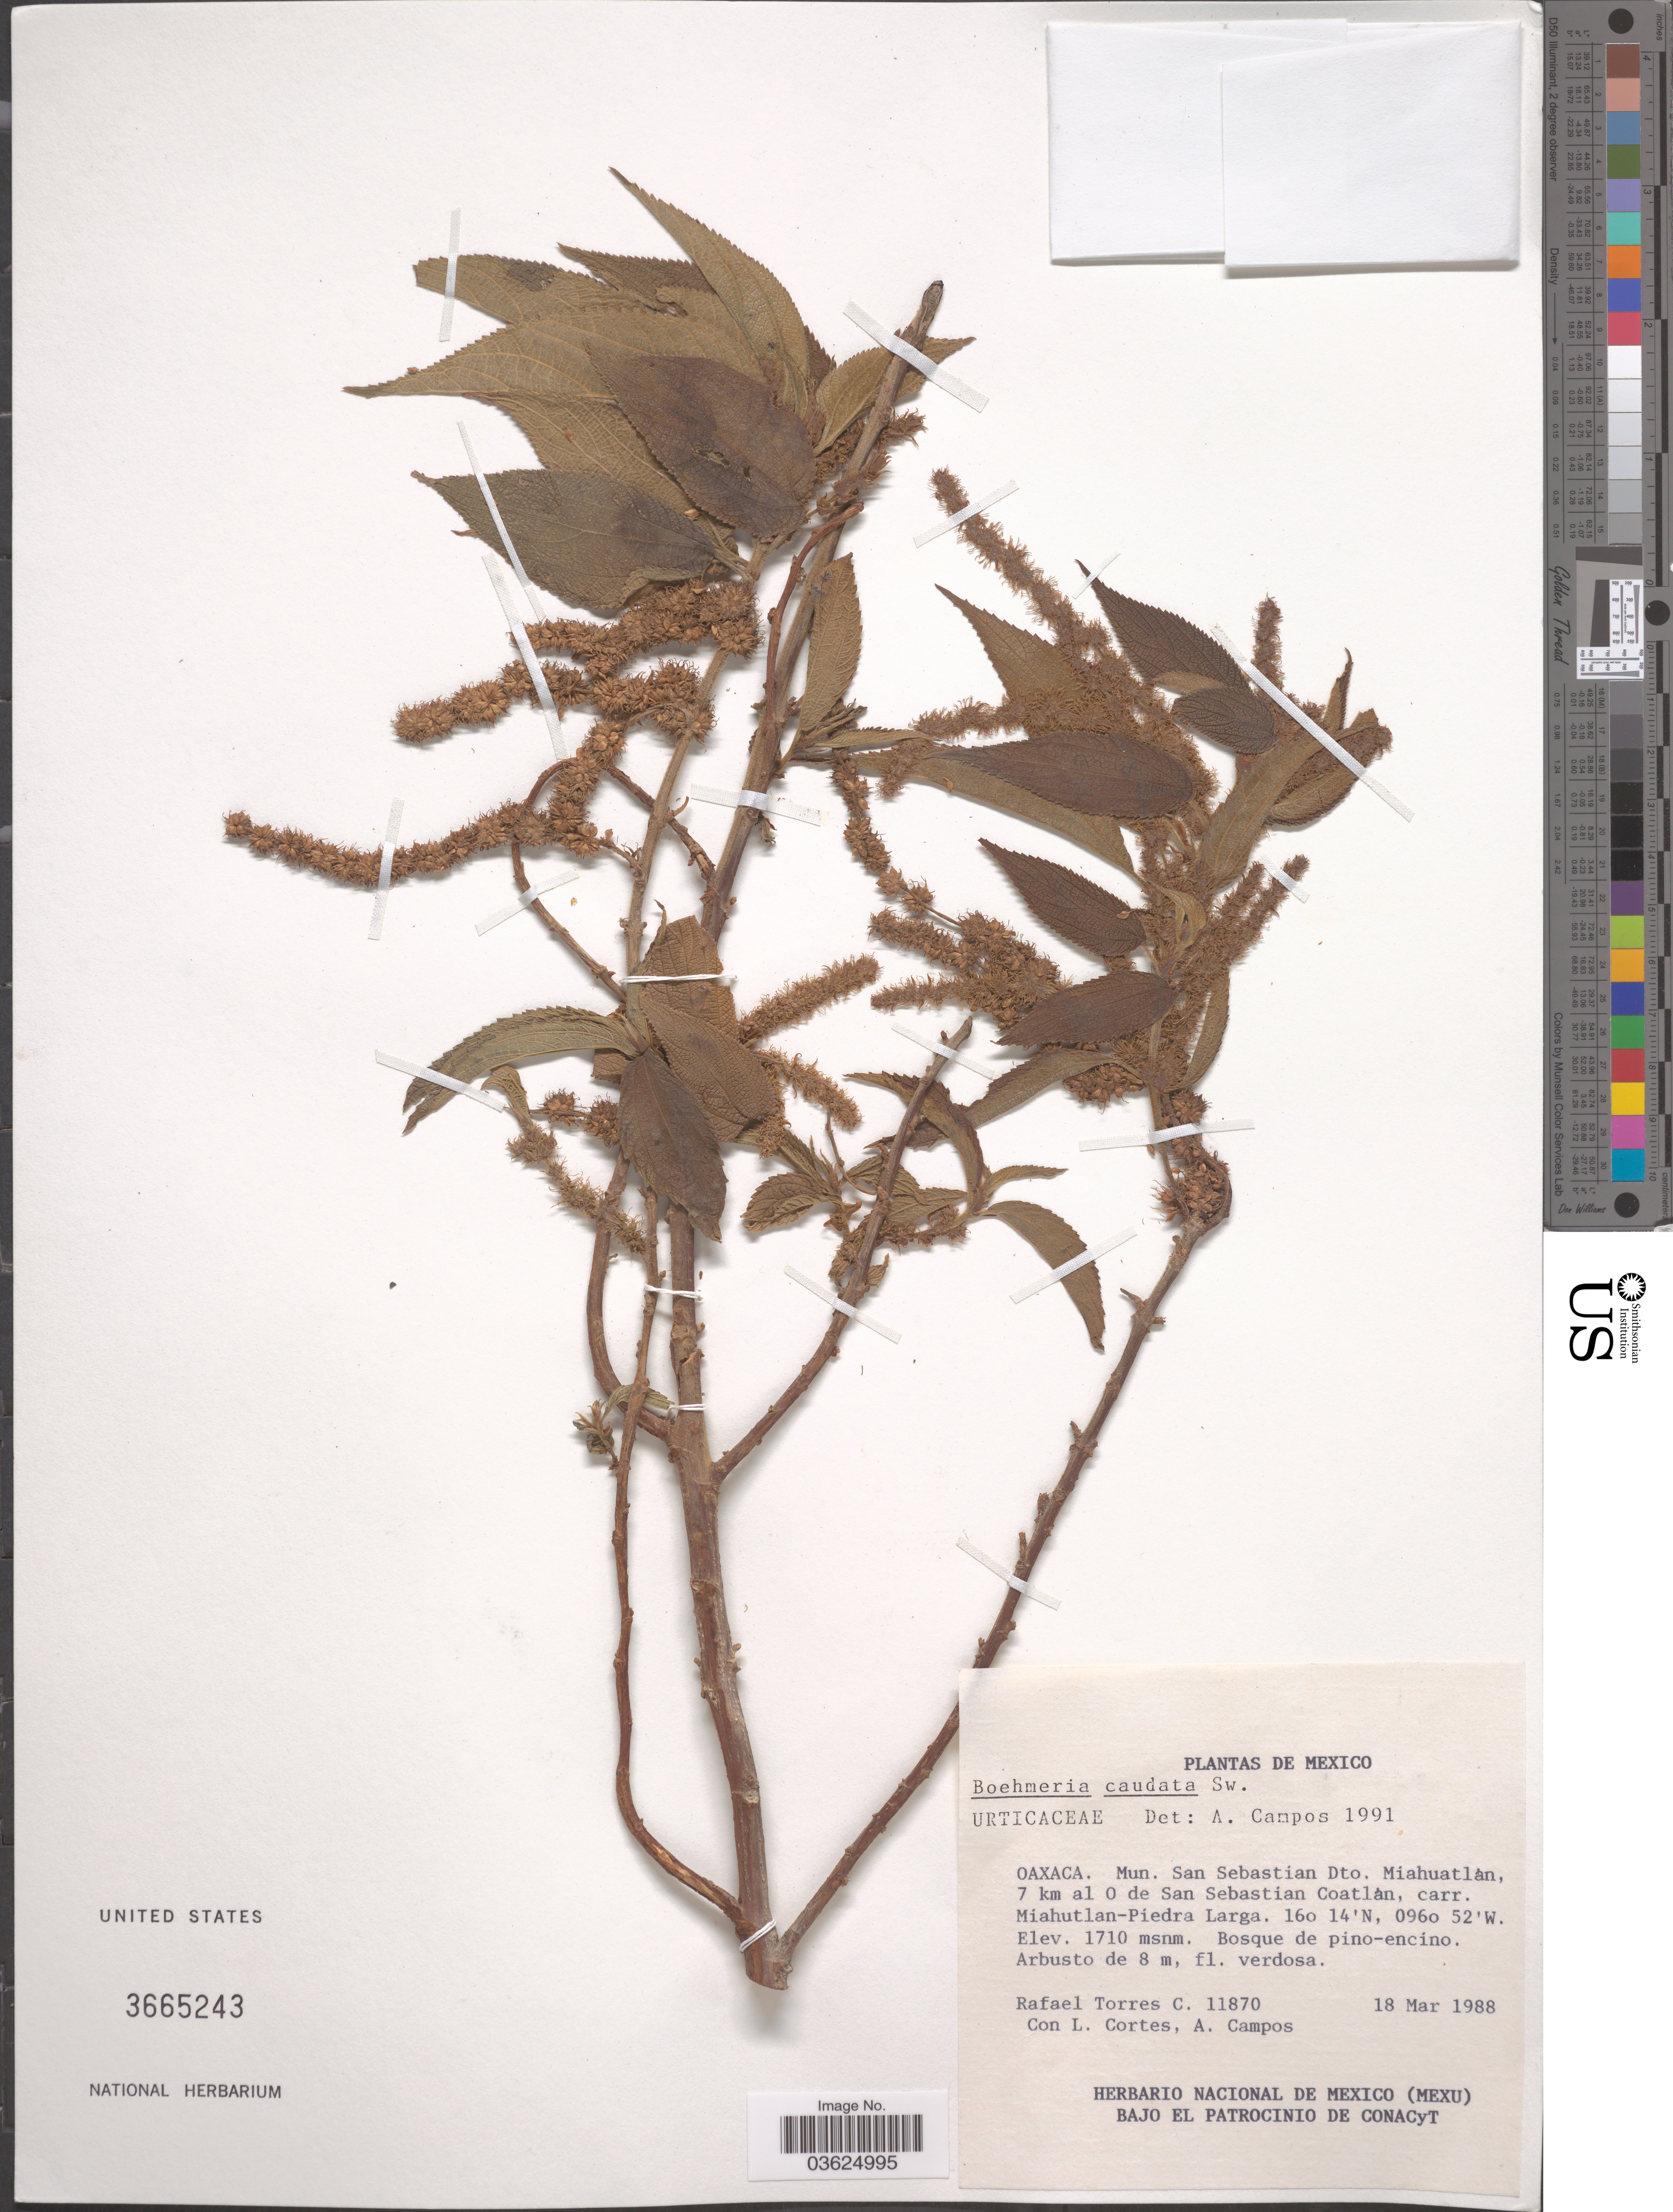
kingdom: Plantae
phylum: Tracheophyta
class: Magnoliopsida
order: Rosales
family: Urticaceae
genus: Boehmeria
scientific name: Boehmeria caudata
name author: Sw.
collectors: R. Torres C., L. Cortes & A. Campos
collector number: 11870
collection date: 1988-03-18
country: Mexico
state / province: Oaxaca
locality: Mun. San Sebastian Dto. Miahuatlan, 7 km al O de San Sebastian Coatlan, carr. Miahutlan-Piedra Larga.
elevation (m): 1710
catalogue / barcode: US 3665243